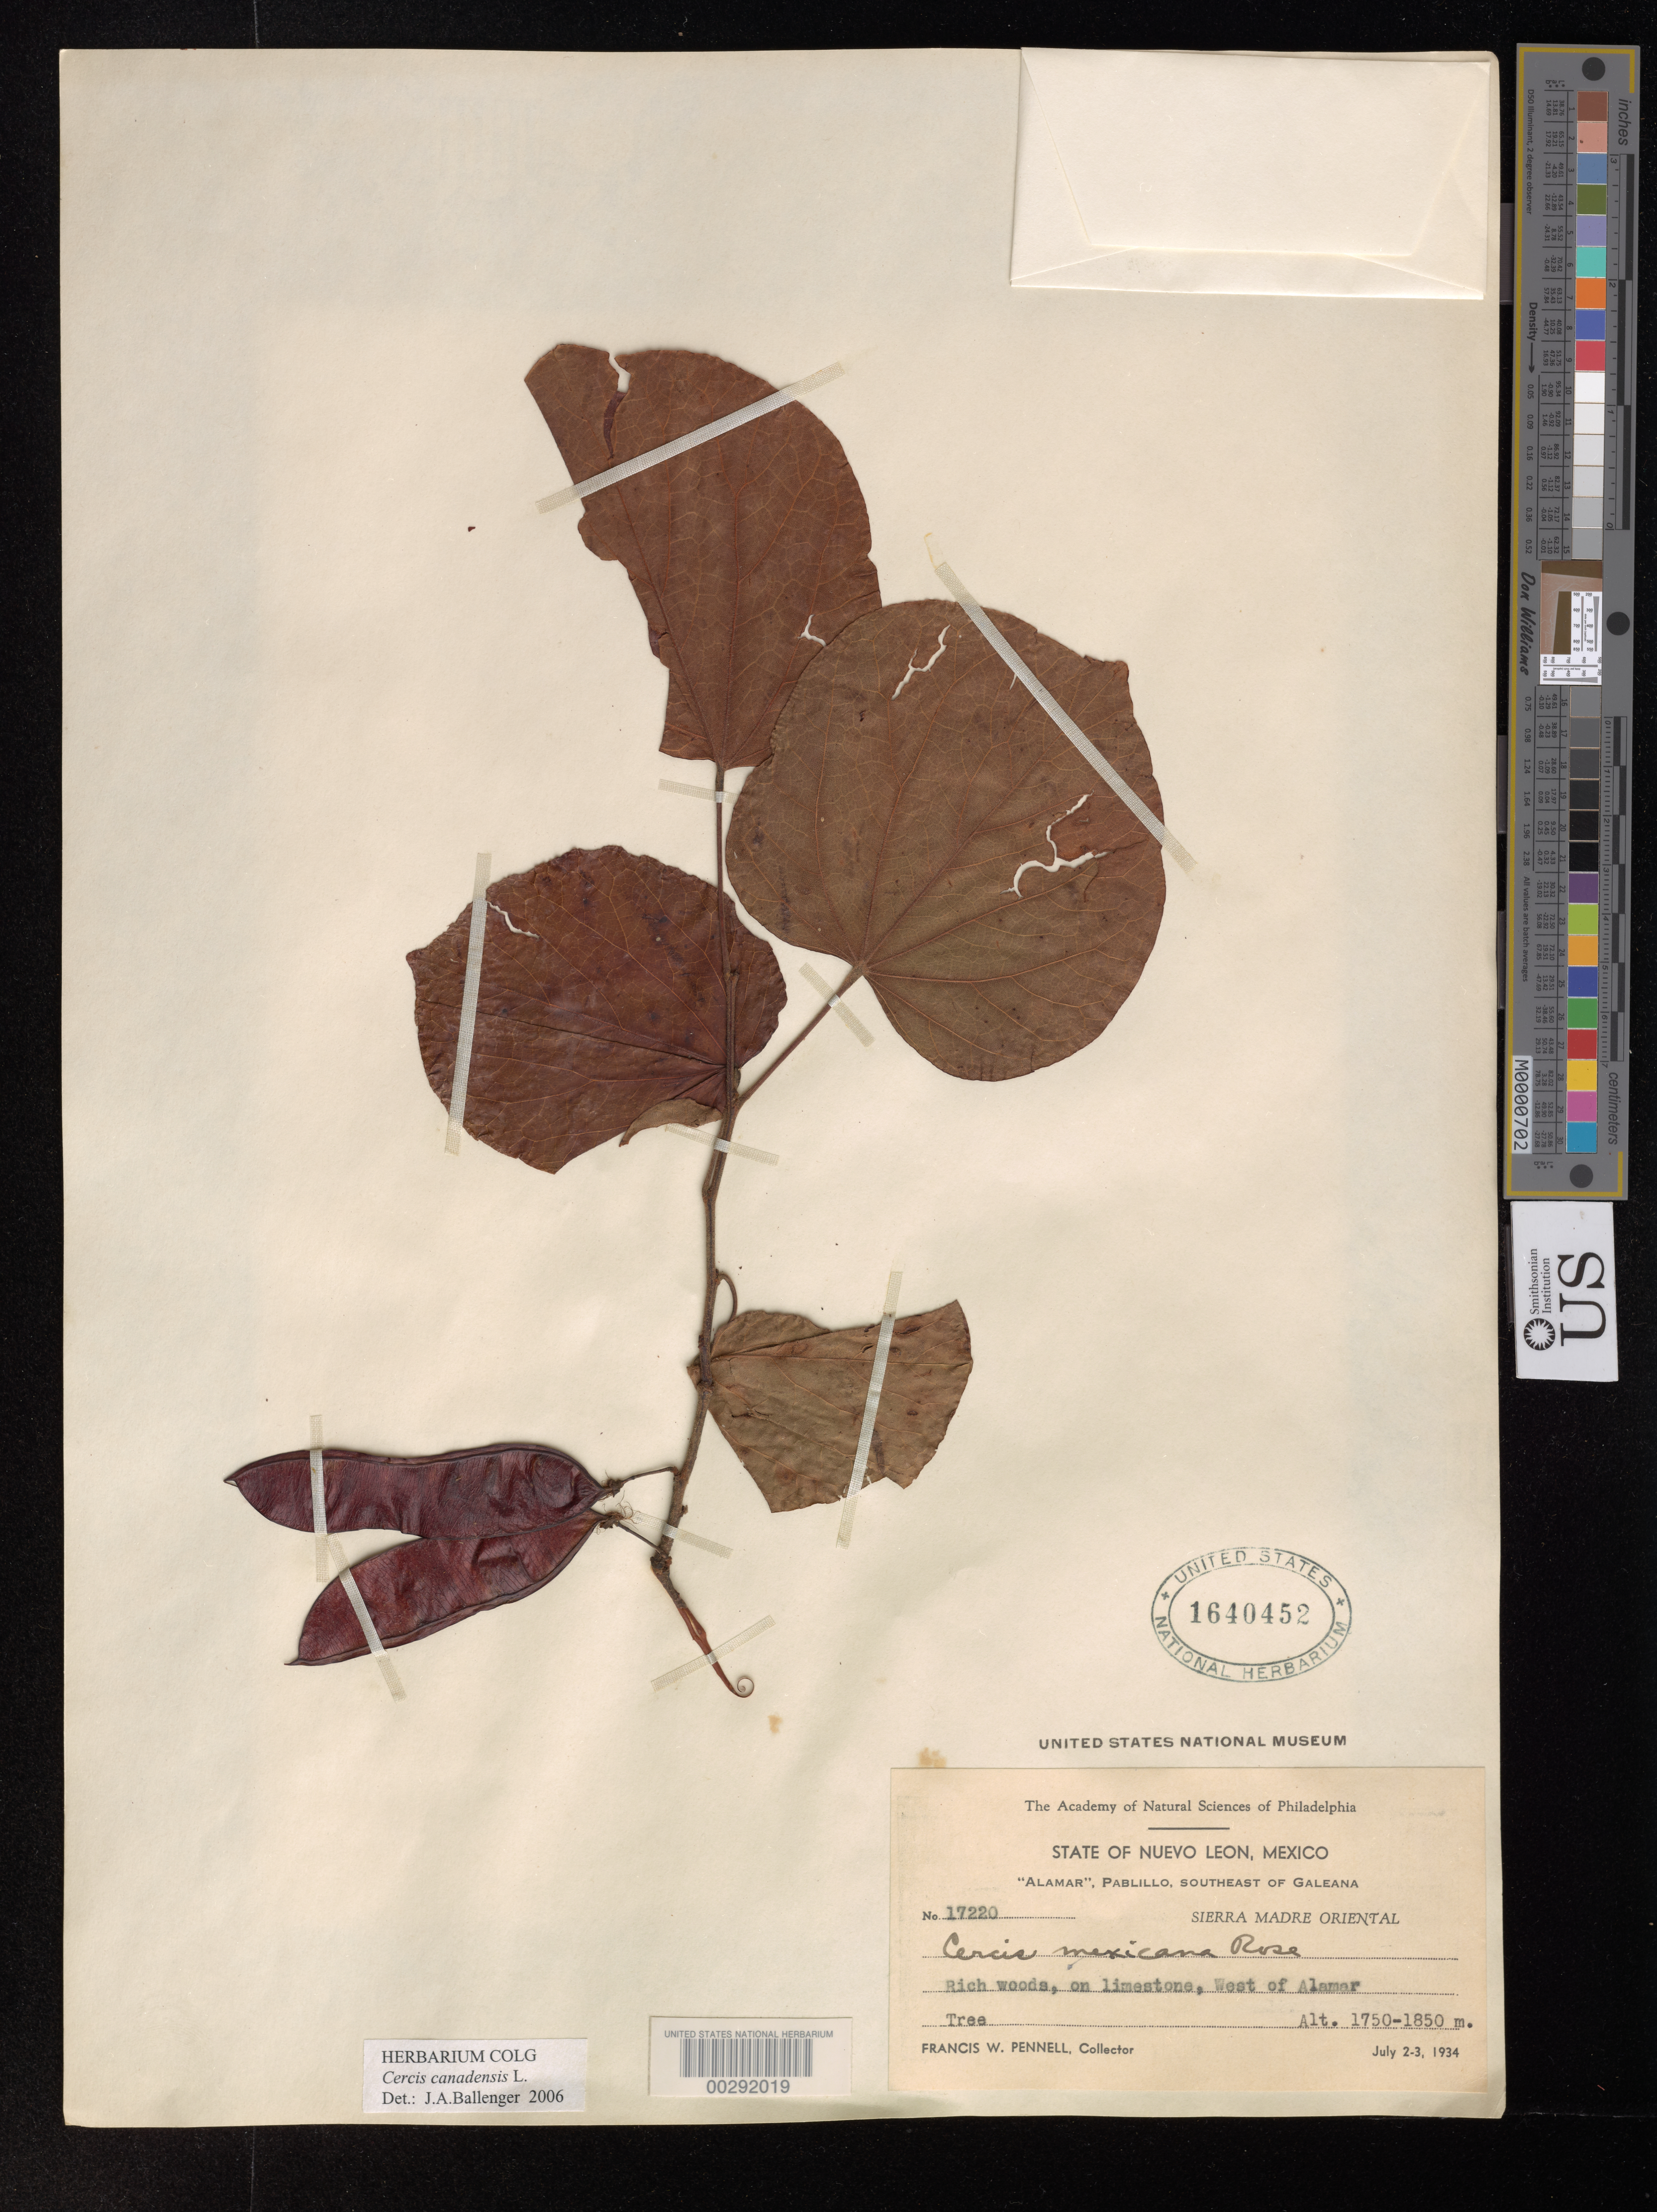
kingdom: Plantae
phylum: Tracheophyta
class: Magnoliopsida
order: Fabales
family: Fabaceae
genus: Cercis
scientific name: Cercis canadensis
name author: L.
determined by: Ballenger, J. A., (COLG), Columbus State University - Herbarium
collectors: F. W. Pennell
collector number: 17220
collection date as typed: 02 Jul 1934 to 03 Jul 1934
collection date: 1934-07-02/1934-07-03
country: Mexico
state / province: Nuevo León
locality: W of alamar; Sierra Madre oriental; "alamar", pablillo, SE of Galeana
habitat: Rich woods, on limestone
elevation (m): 1750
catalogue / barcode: US 1640452